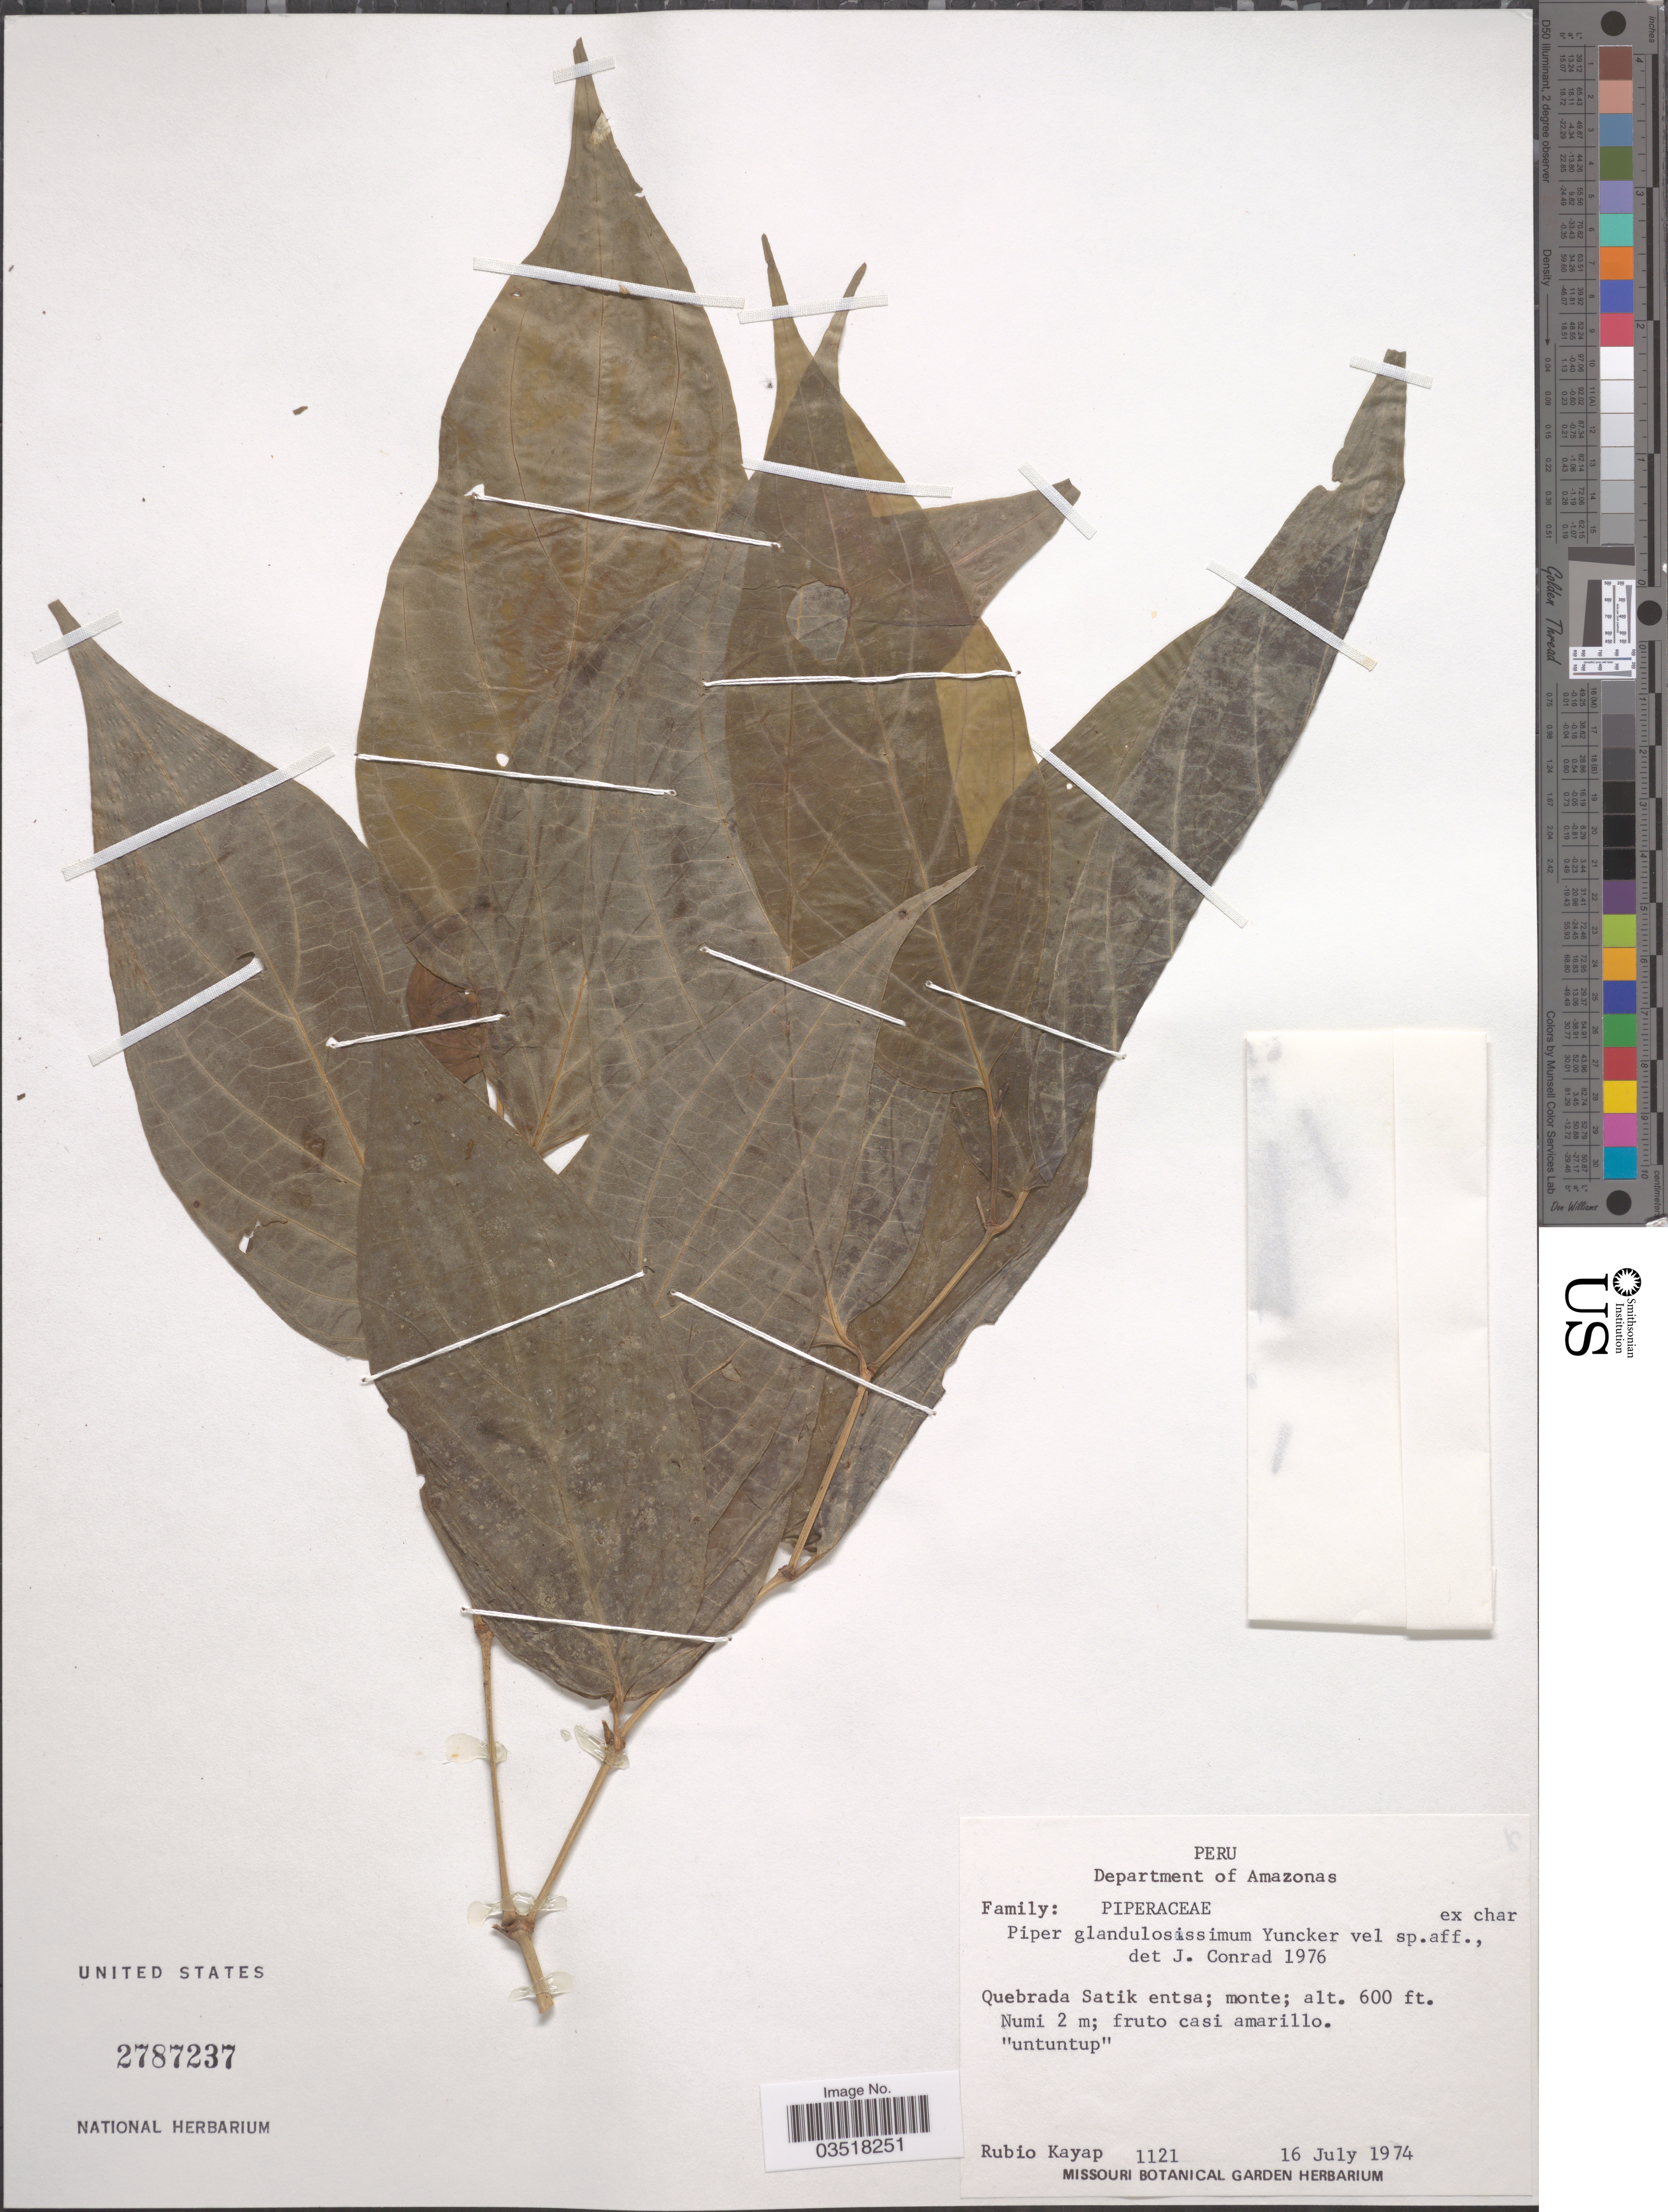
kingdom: Plantae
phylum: Tracheophyta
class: Magnoliopsida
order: Piperales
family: Piperaceae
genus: Piper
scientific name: Piper glandulosissimum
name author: Yunck.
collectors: R. Kayap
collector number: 1121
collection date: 1974-07-16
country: Peru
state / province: Amazonas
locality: Department of Amazonas. Quebrada Satik entsa.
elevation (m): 183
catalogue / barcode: US 2787237